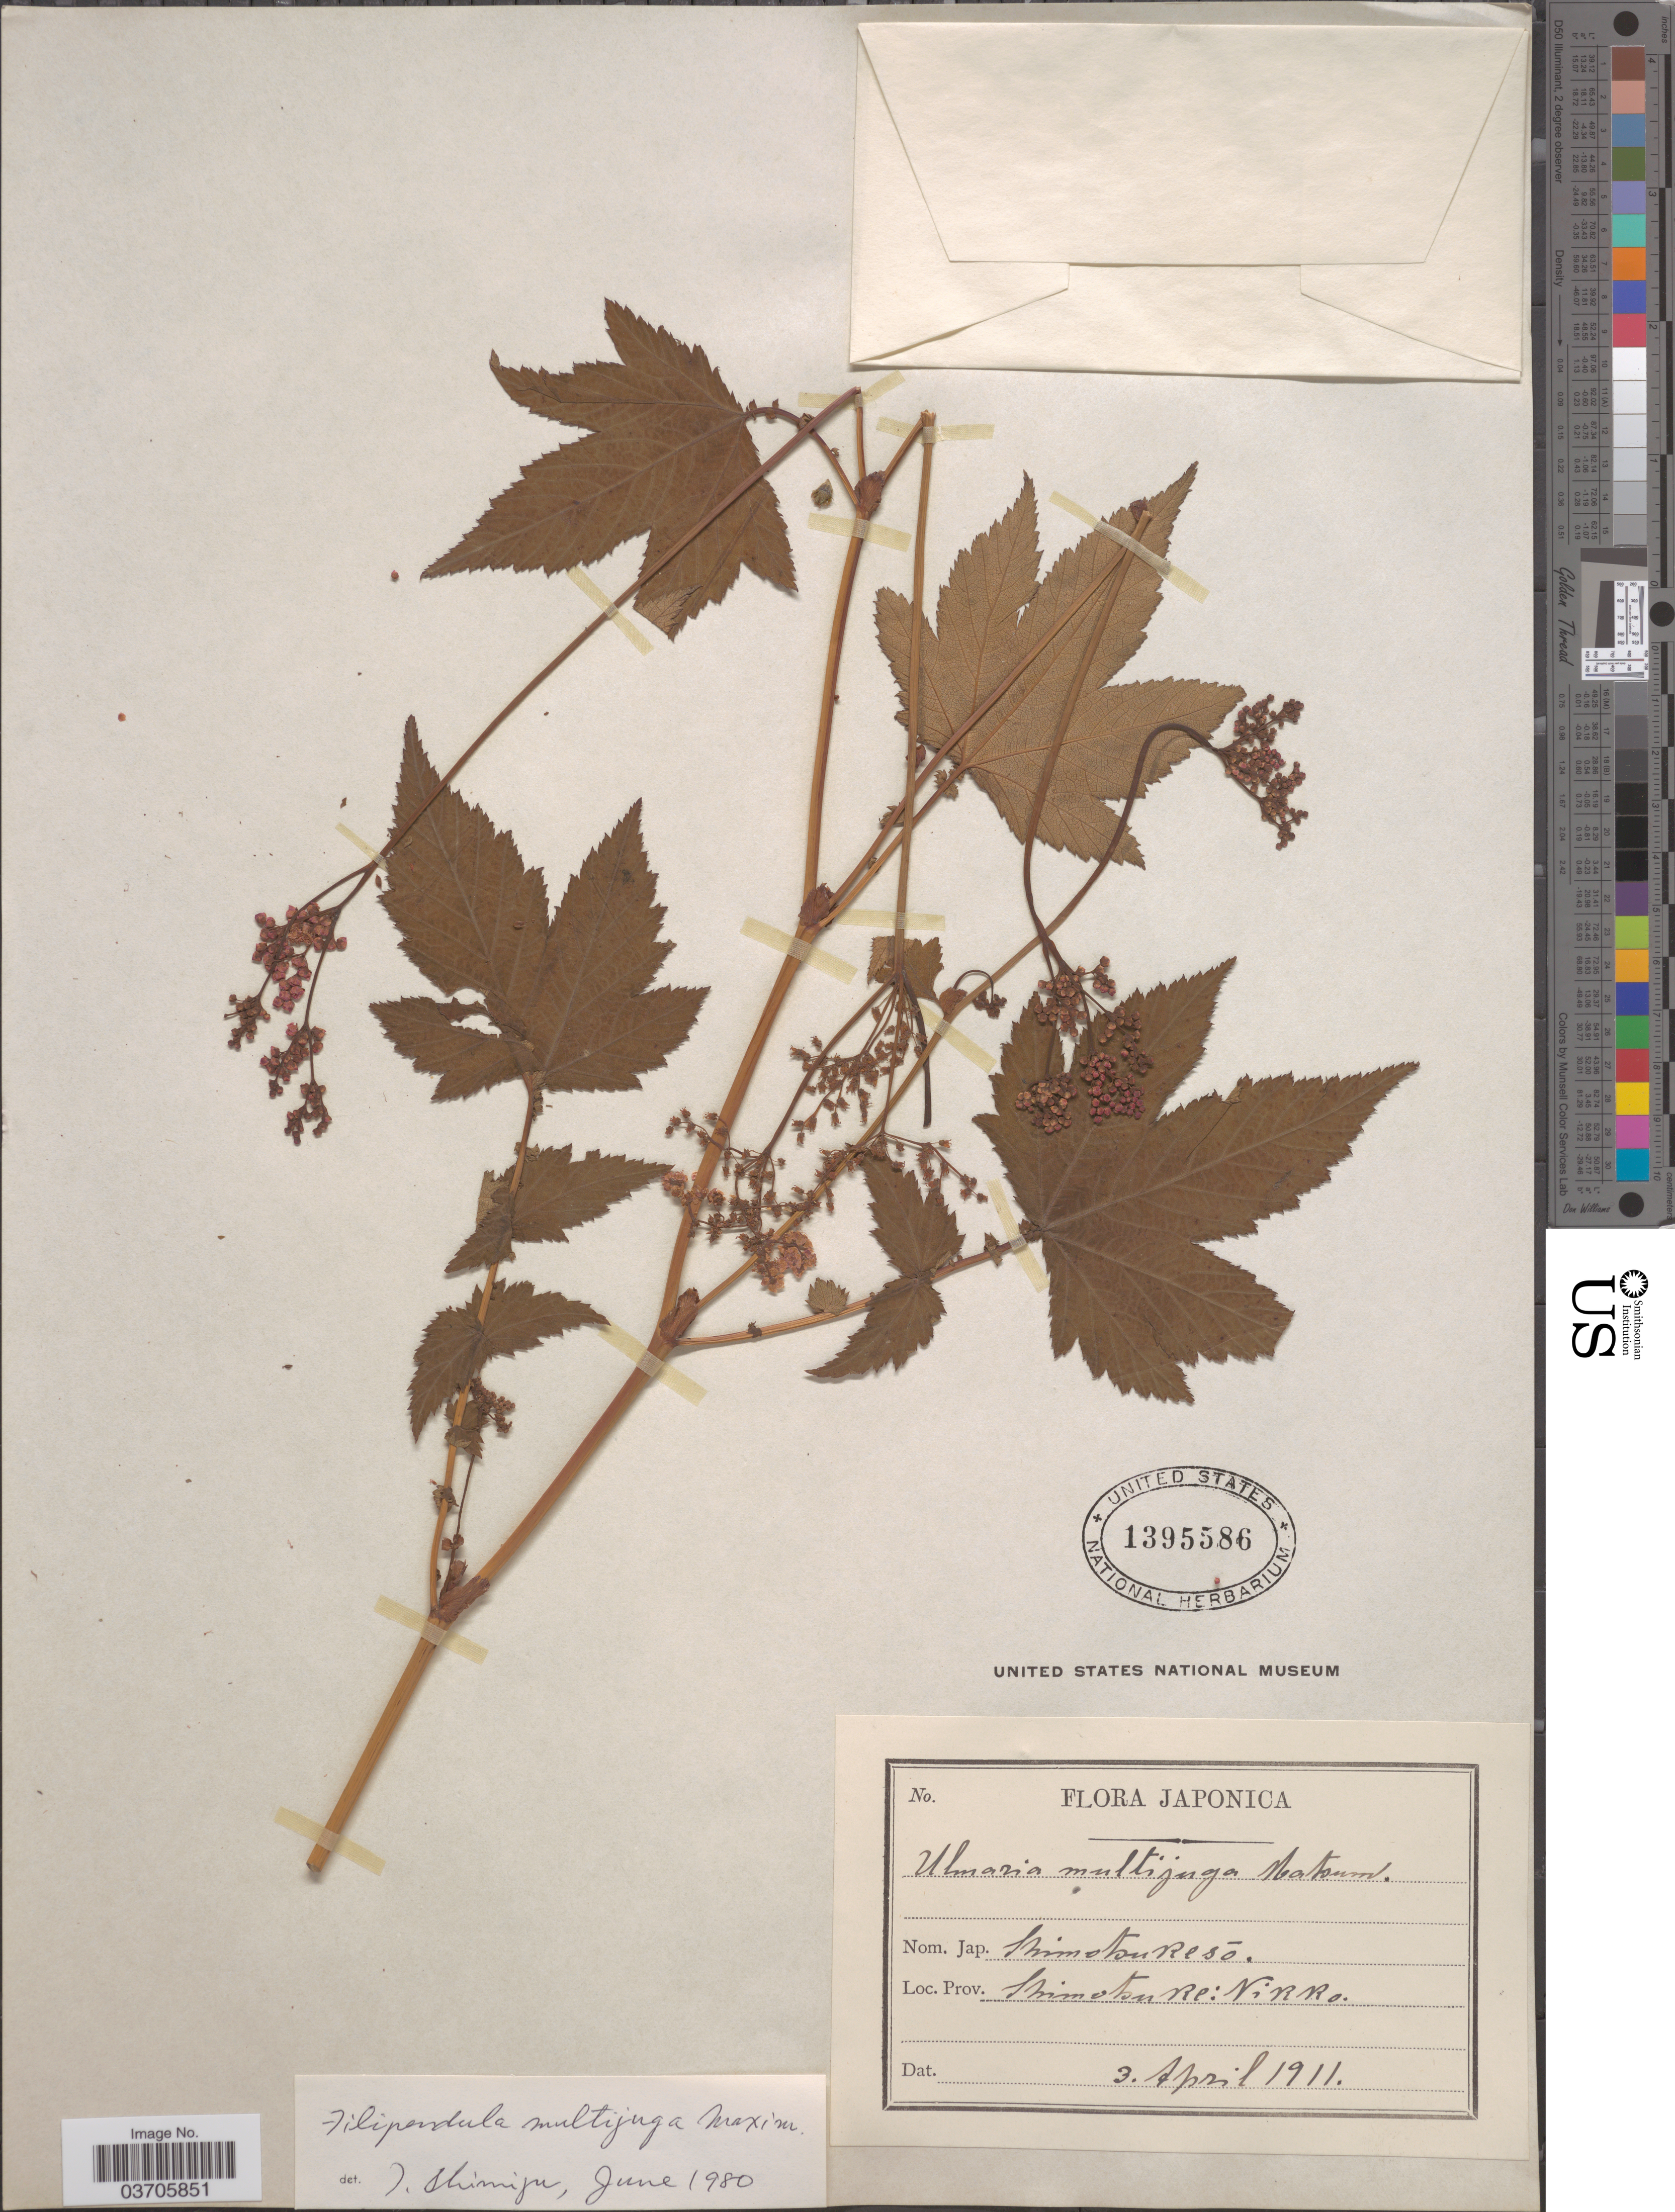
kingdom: Plantae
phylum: Tracheophyta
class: Magnoliopsida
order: Rosales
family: Rosaceae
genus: Filipendula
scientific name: Filipendula multijuga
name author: Maxim.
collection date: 1911-04-03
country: Japan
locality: Prov. Shimotsuke: Nikko.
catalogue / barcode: US 1395586